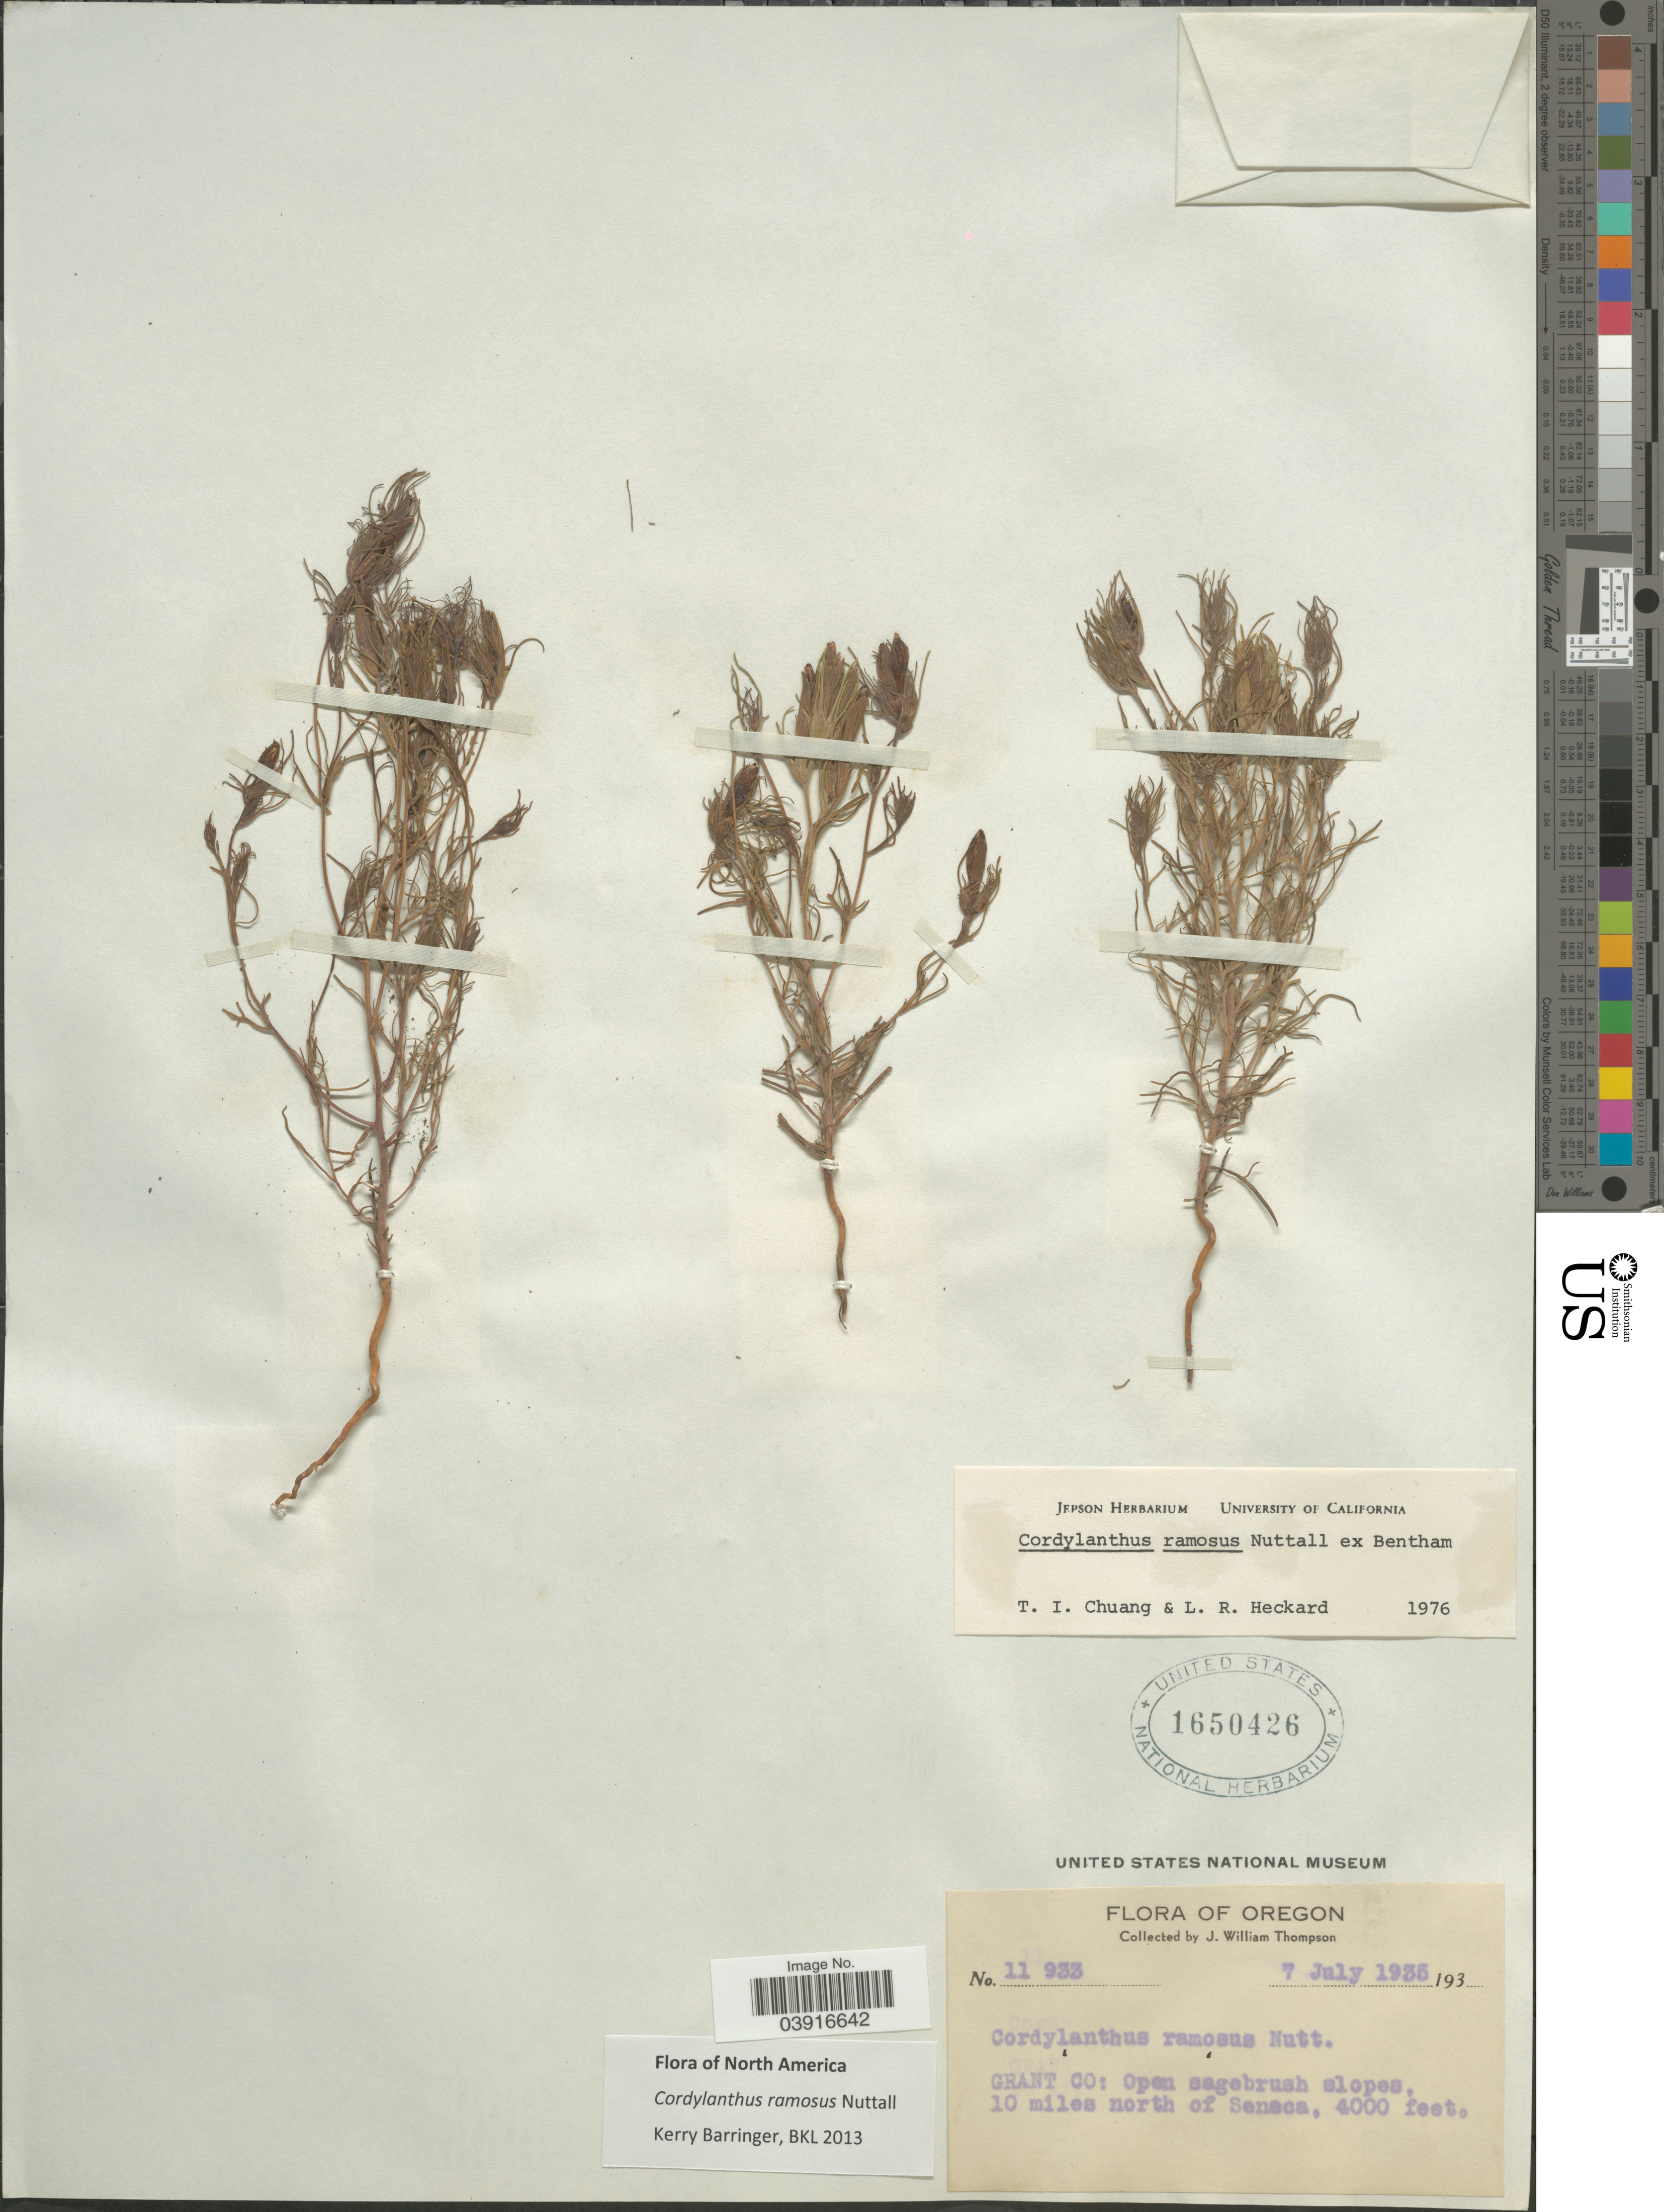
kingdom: Plantae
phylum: Tracheophyta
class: Magnoliopsida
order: Lamiales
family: Orobanchaceae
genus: Cordylanthus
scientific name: Cordylanthus ramosus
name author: Nutt. ex Benth.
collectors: J. W. Thompson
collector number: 11933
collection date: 1935-07-07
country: United States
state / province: Oregon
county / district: Grant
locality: Grant Co: Open sagebrush slopes, 10 miles north of Seneca.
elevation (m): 1219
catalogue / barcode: US 1650426